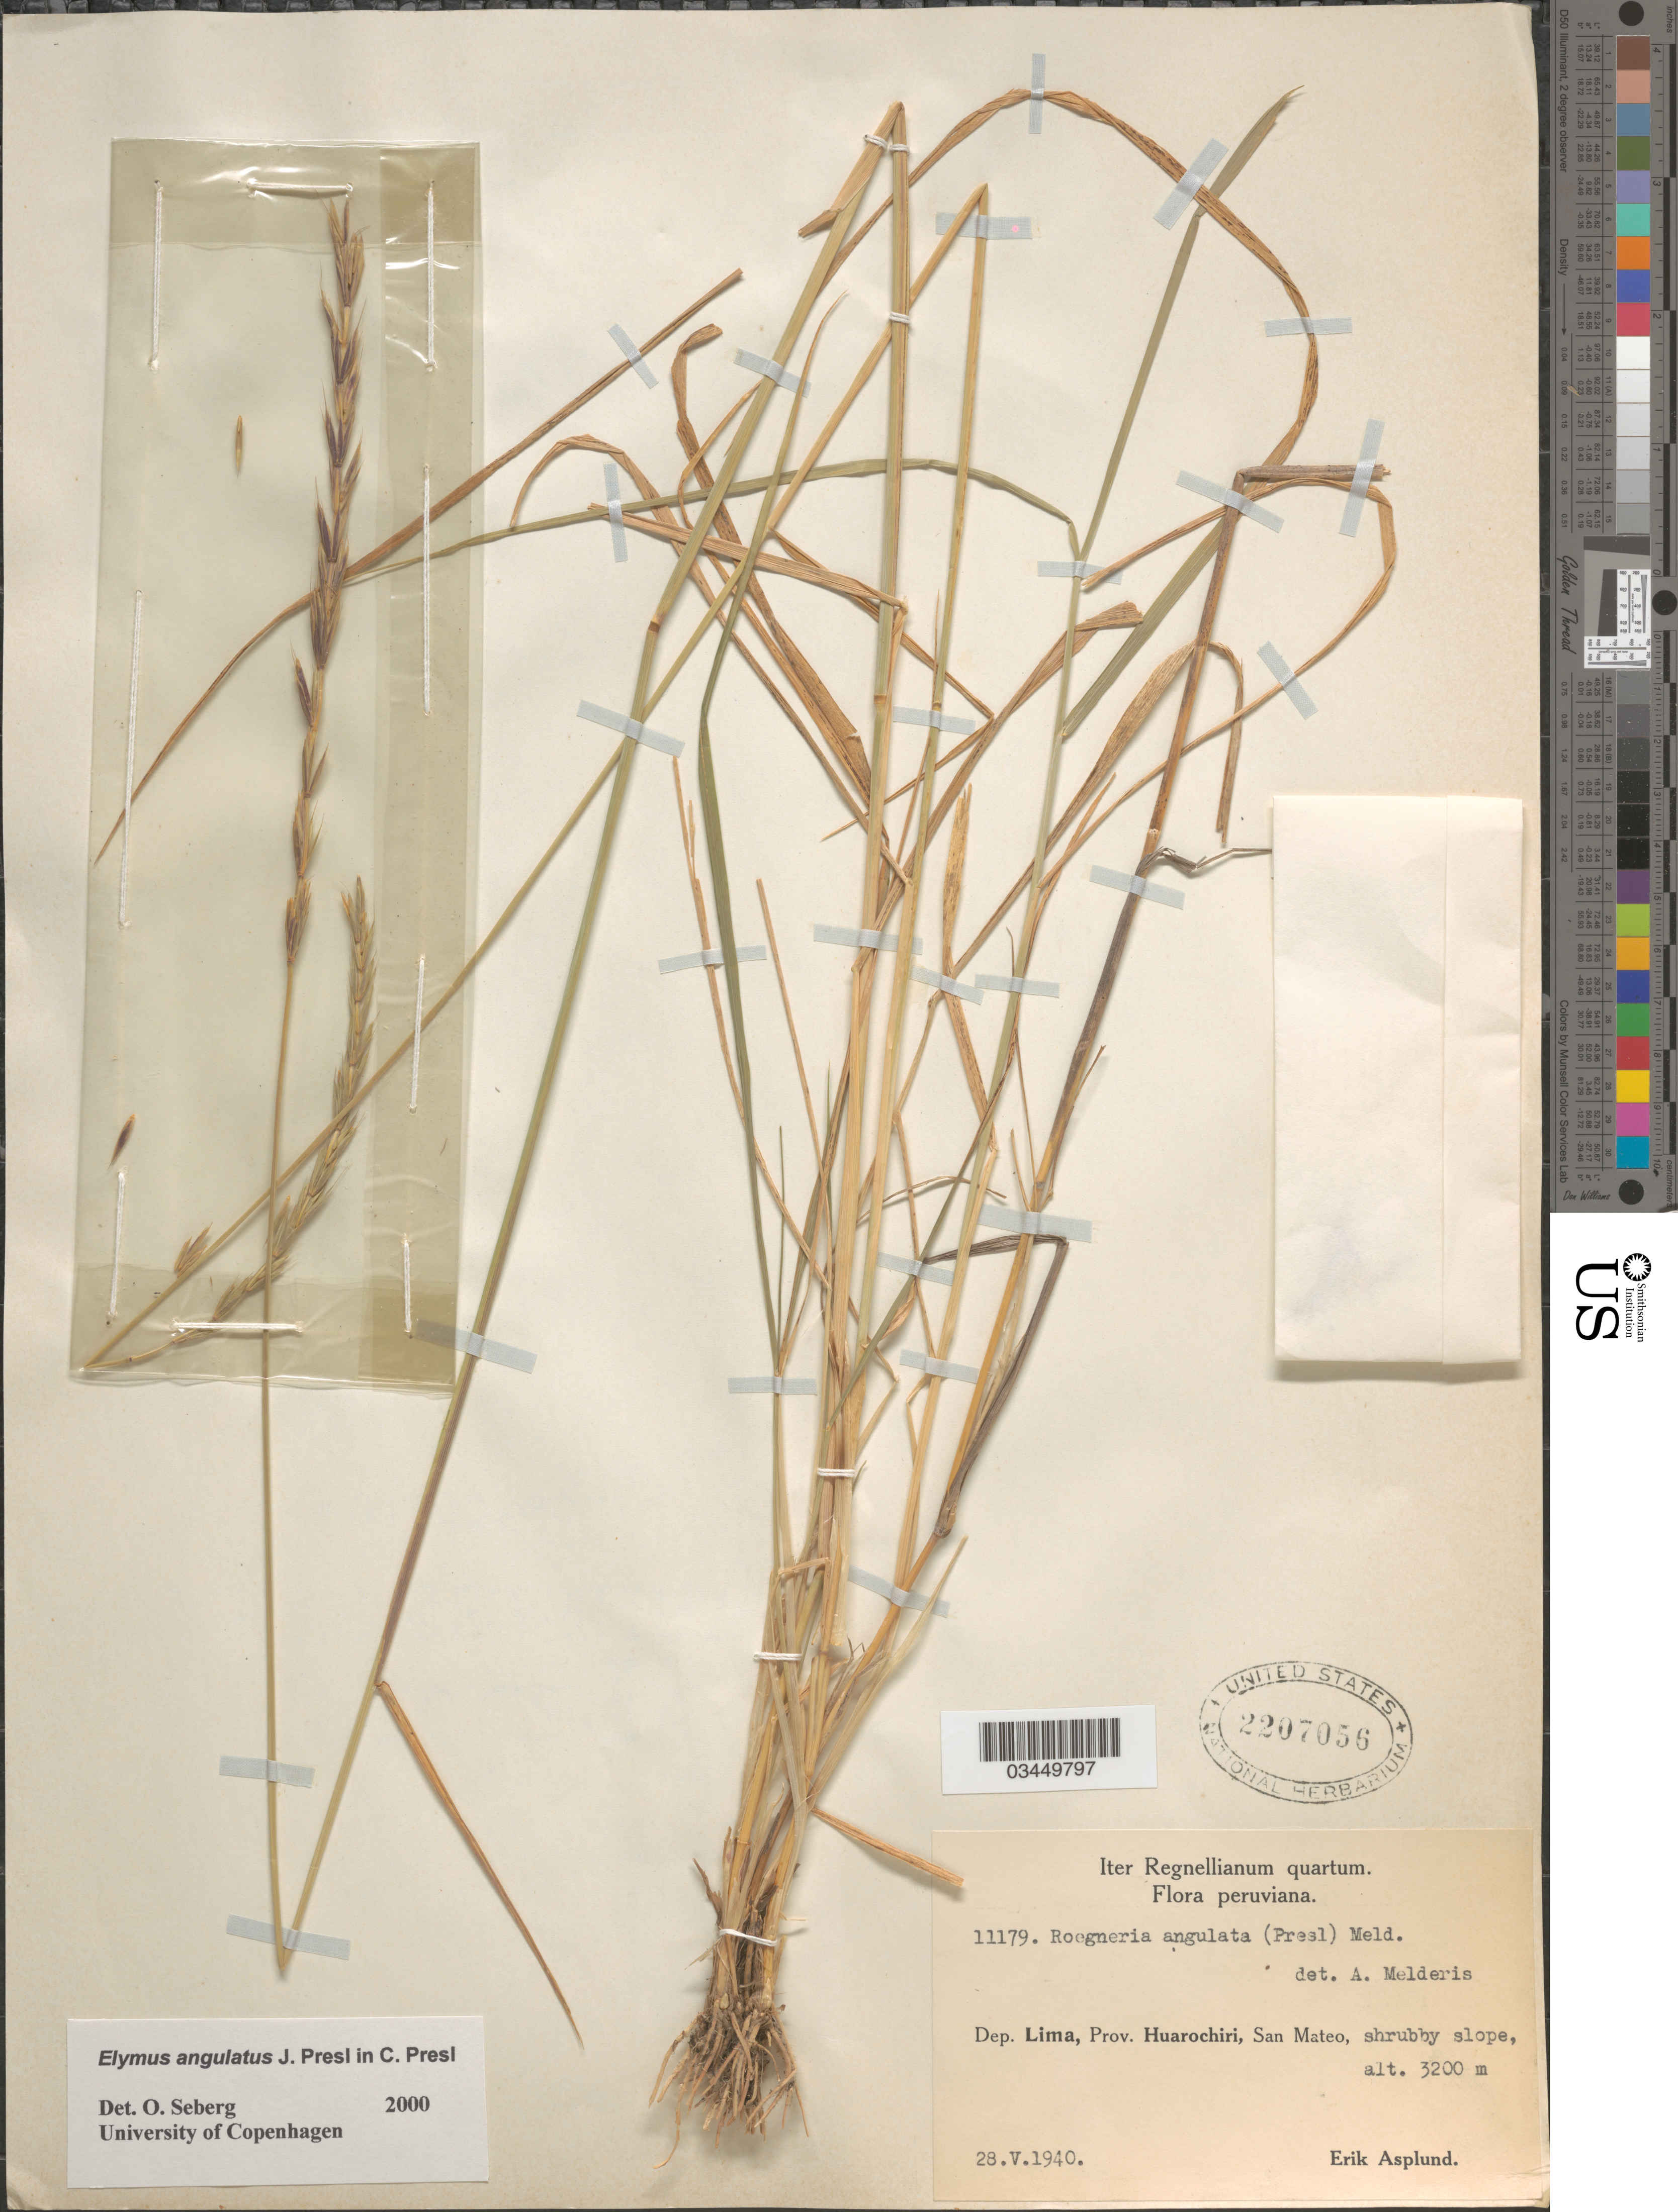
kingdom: Plantae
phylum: Tracheophyta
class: Liliopsida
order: Poales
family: Poaceae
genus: Elymus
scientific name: Elymus angulatus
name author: J. Presl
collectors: E. Asplund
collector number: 11179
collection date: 1940-05-28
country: Peru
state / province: Lima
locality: Iter Regnellianum quartum. Dep. Lima, Prov. Huarochiri, San Mateo.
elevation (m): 3200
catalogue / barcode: US 2207056